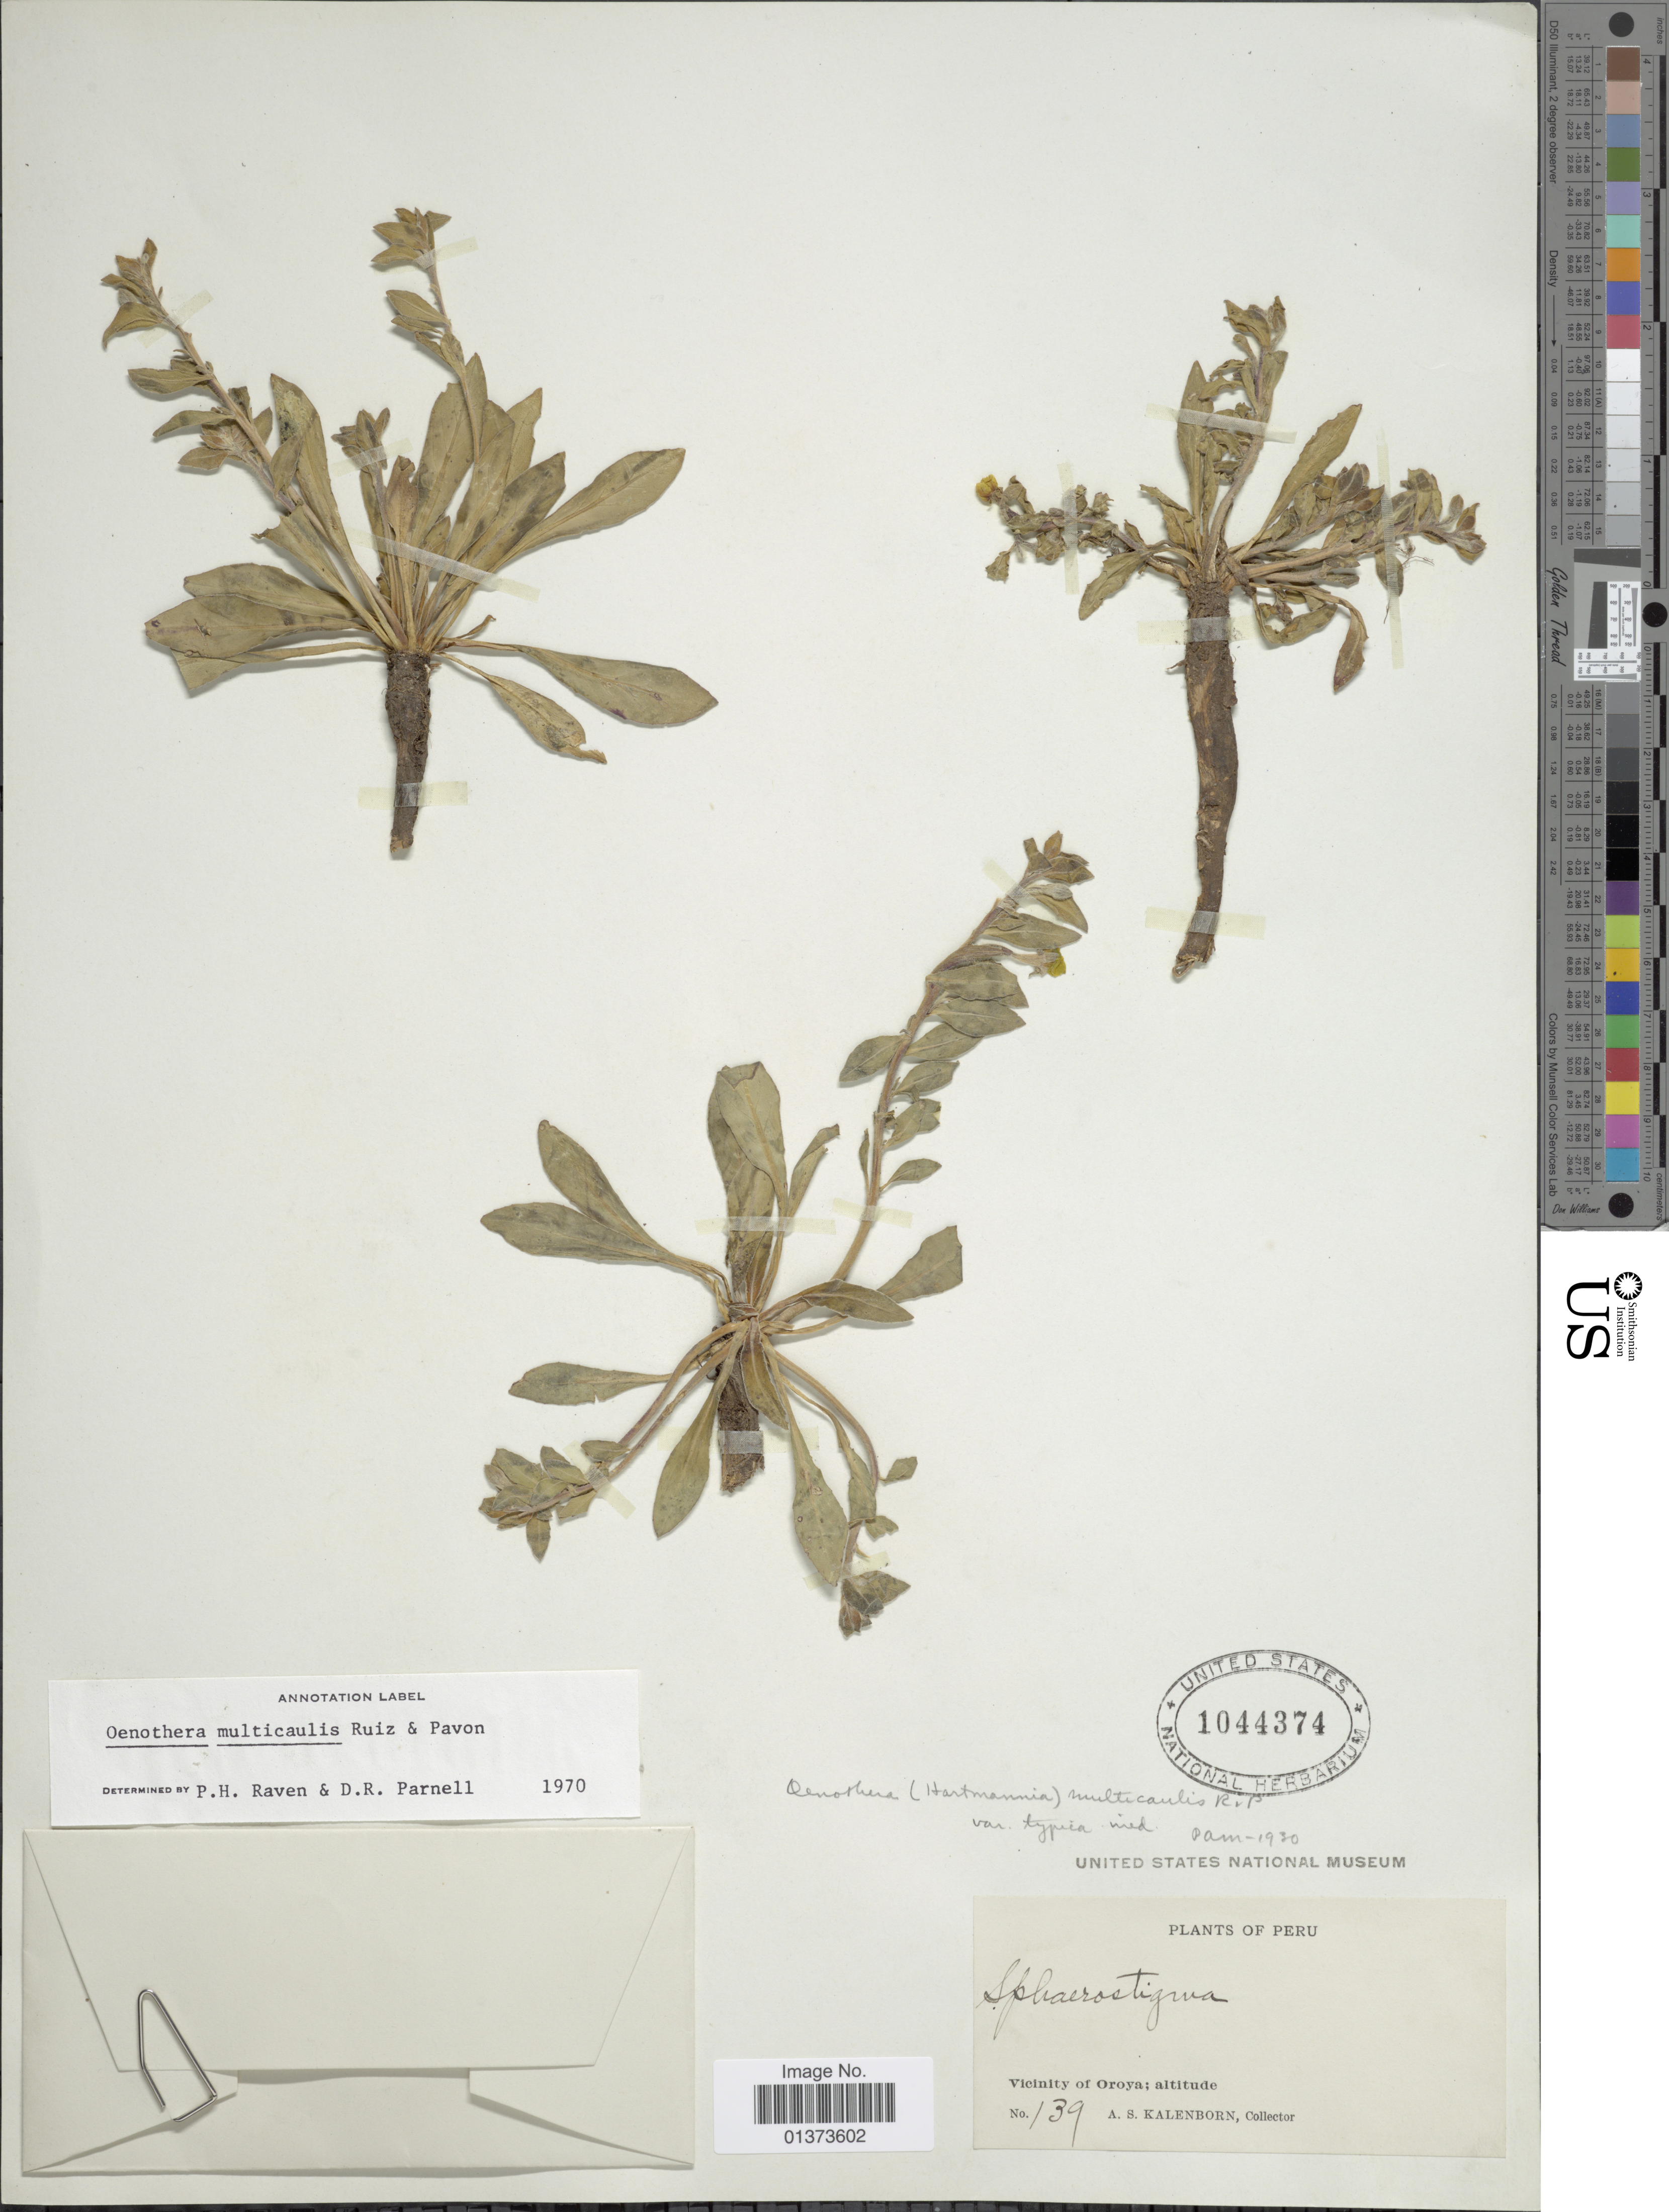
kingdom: Plantae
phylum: Tracheophyta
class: Magnoliopsida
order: Myrtales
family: Onagraceae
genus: Oenothera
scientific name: Oenothera multicaulis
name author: Ruiz & Pav.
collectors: A. Kalenborn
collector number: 139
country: Peru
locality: Vicinity of Oroya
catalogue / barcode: US 1044374